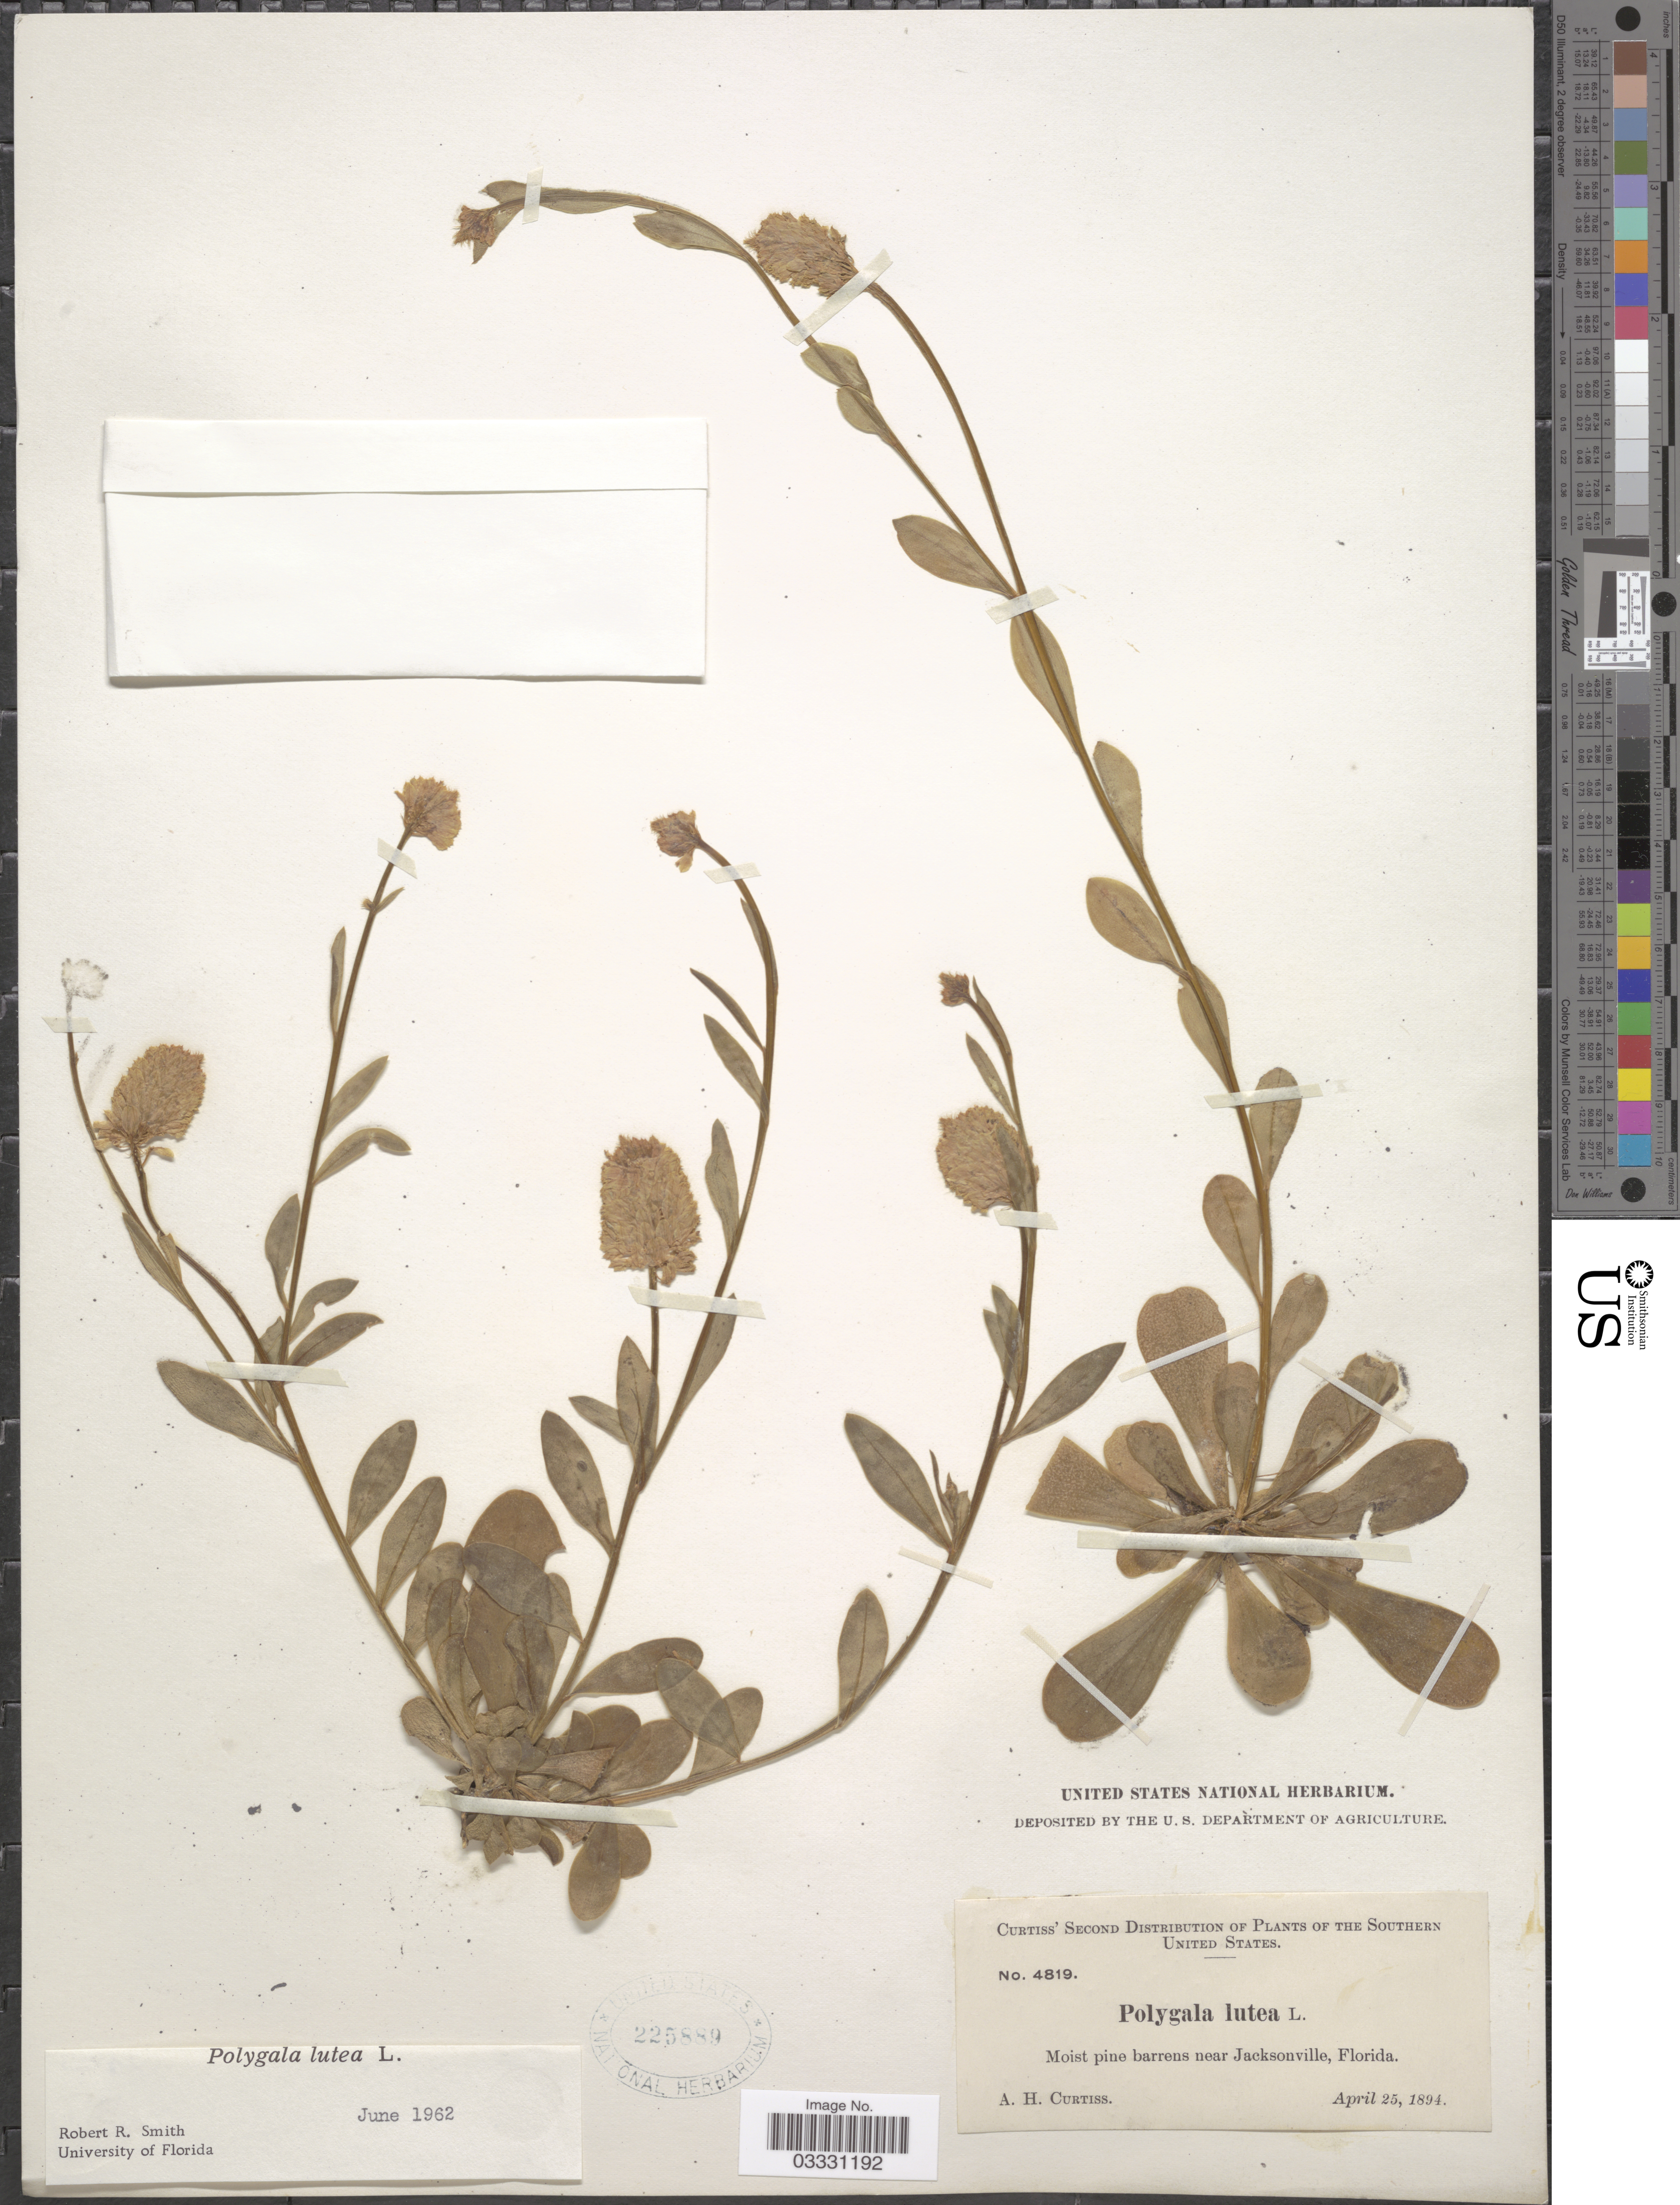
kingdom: Plantae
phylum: Tracheophyta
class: Magnoliopsida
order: Fabales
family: Polygalaceae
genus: Polygala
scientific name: Polygala lutea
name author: L.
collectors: A. H. Curtiss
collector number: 4819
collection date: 1894-04-25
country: United States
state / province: Florida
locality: Southern United States. Moist pine barrens near Jacksonville.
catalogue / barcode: US 225889